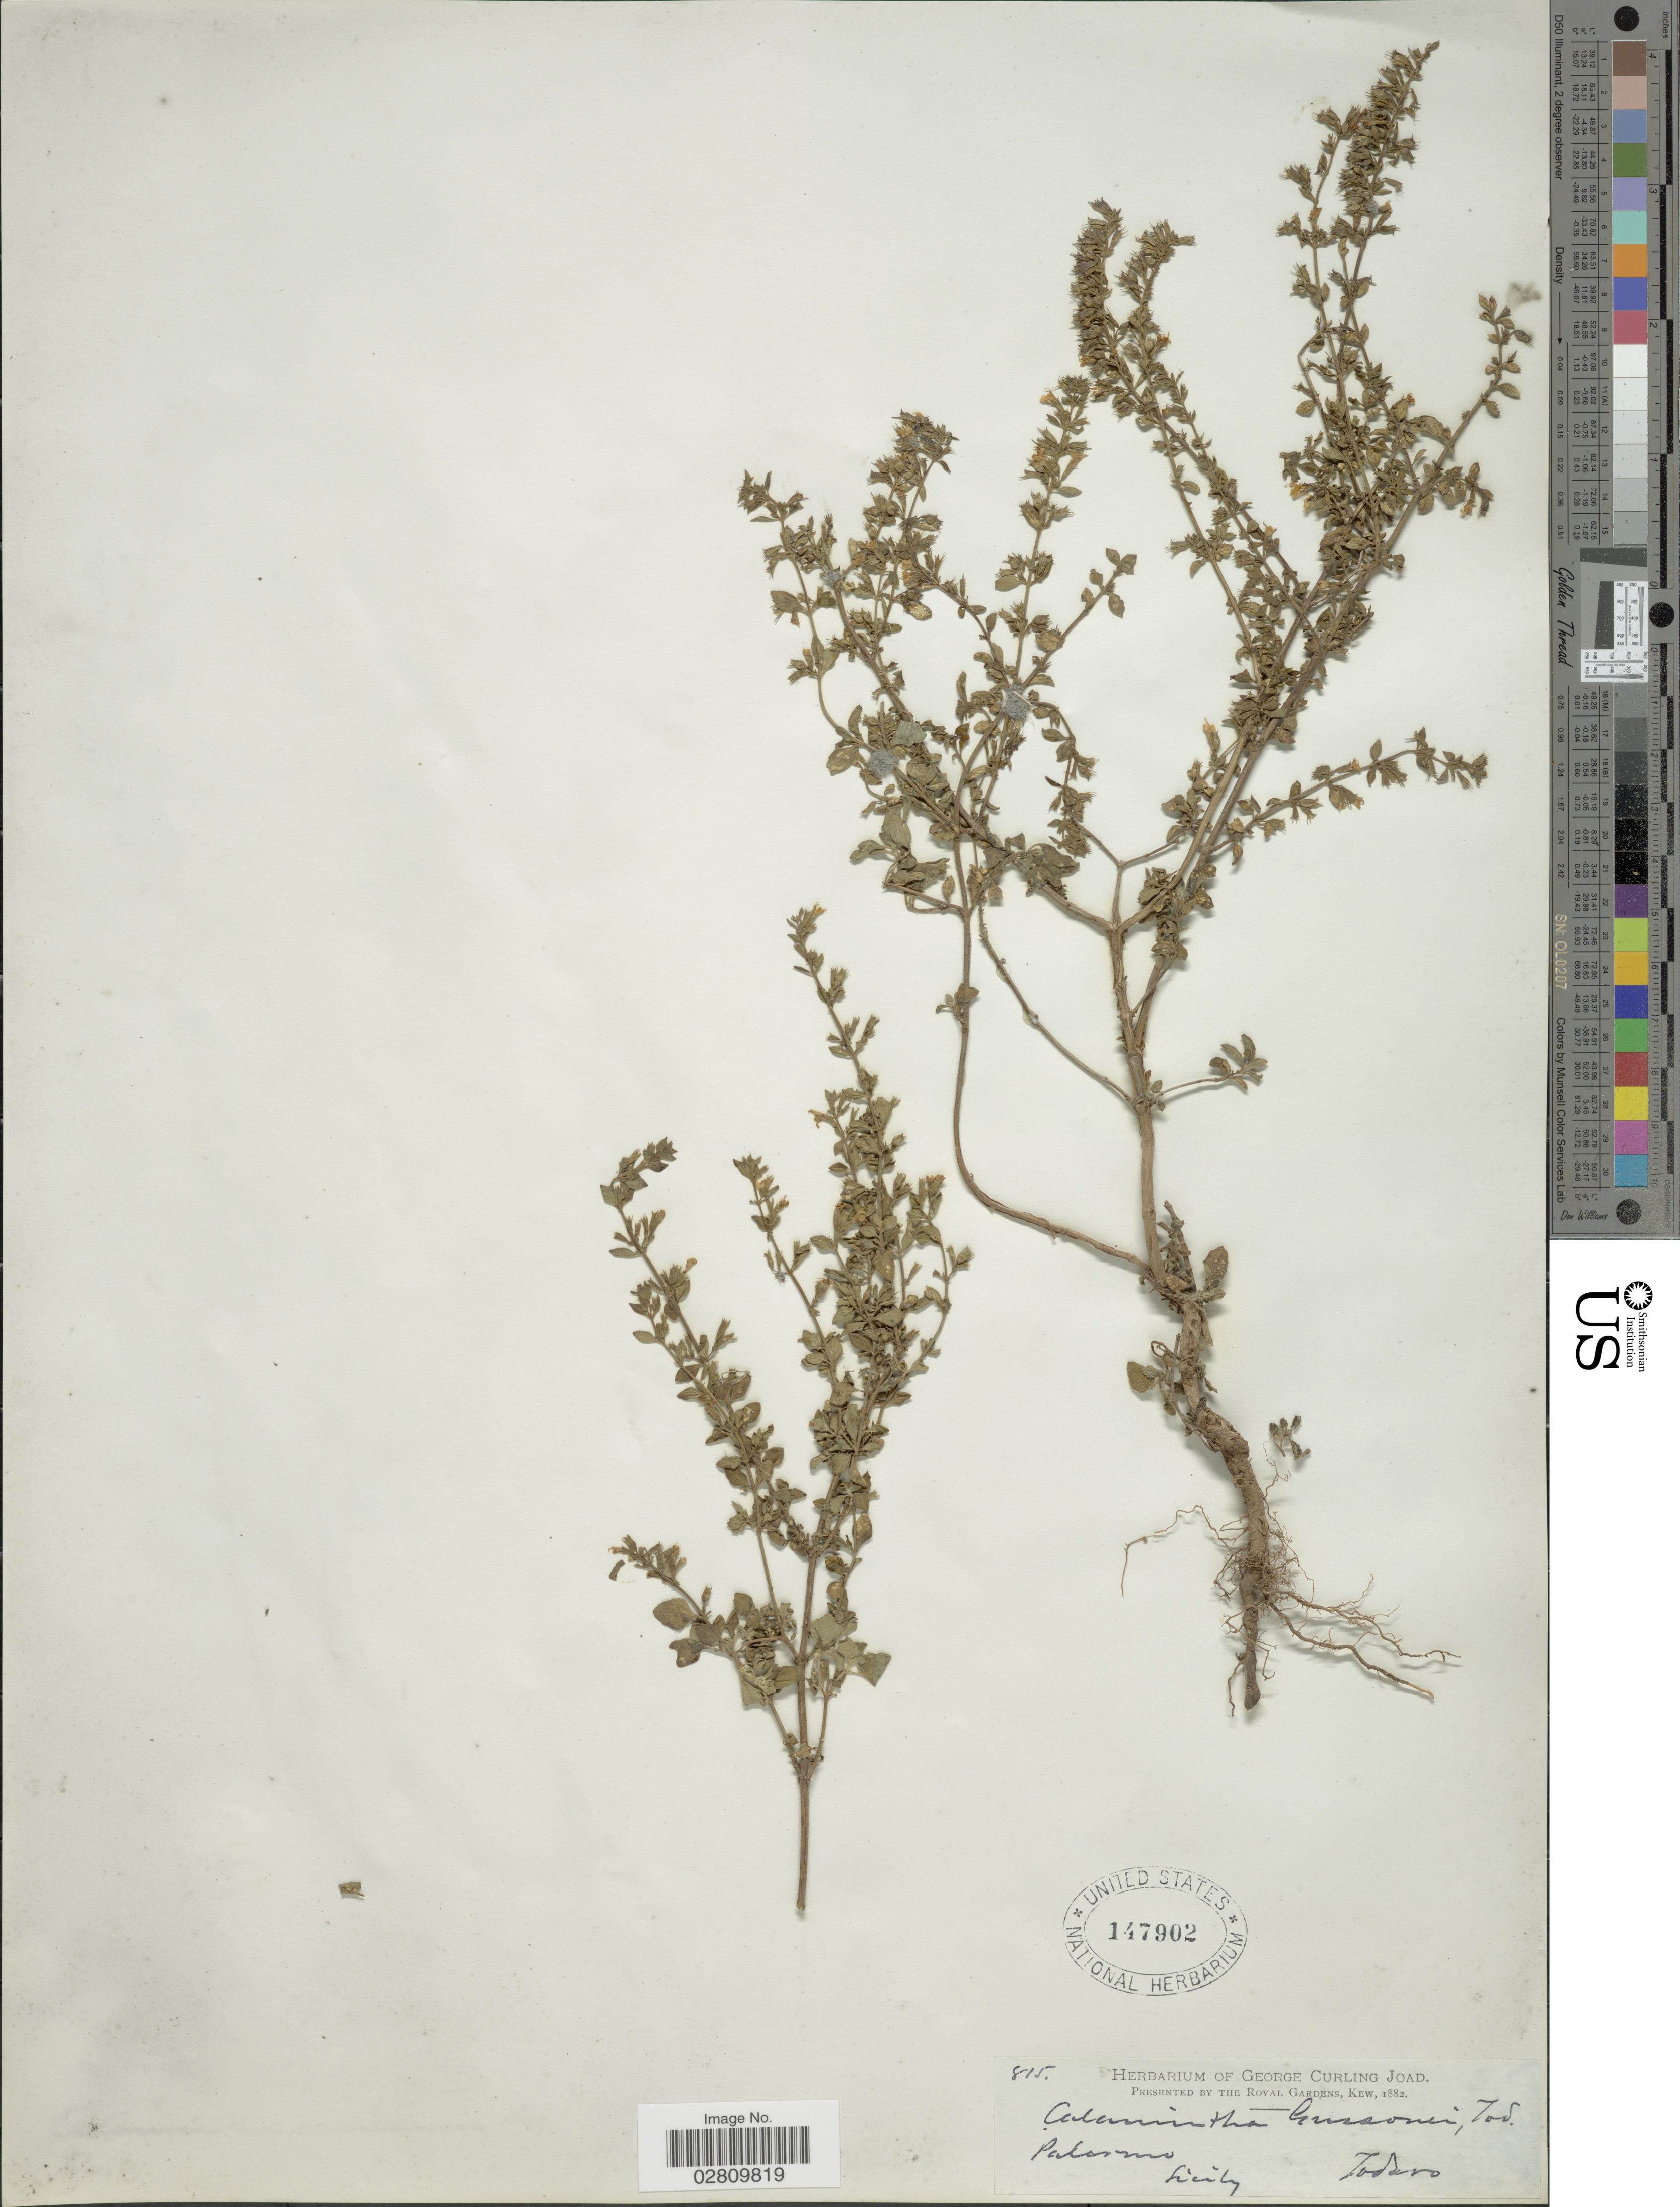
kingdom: Plantae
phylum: Tracheophyta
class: Magnoliopsida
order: Lamiales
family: Lamiaceae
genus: Calamintha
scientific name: Calamintha gussonei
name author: Tod. ex Nyman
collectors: Todaro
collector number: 815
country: Italy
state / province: Siciliana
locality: Patormo, Sicily [interpreted]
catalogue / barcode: US 147902